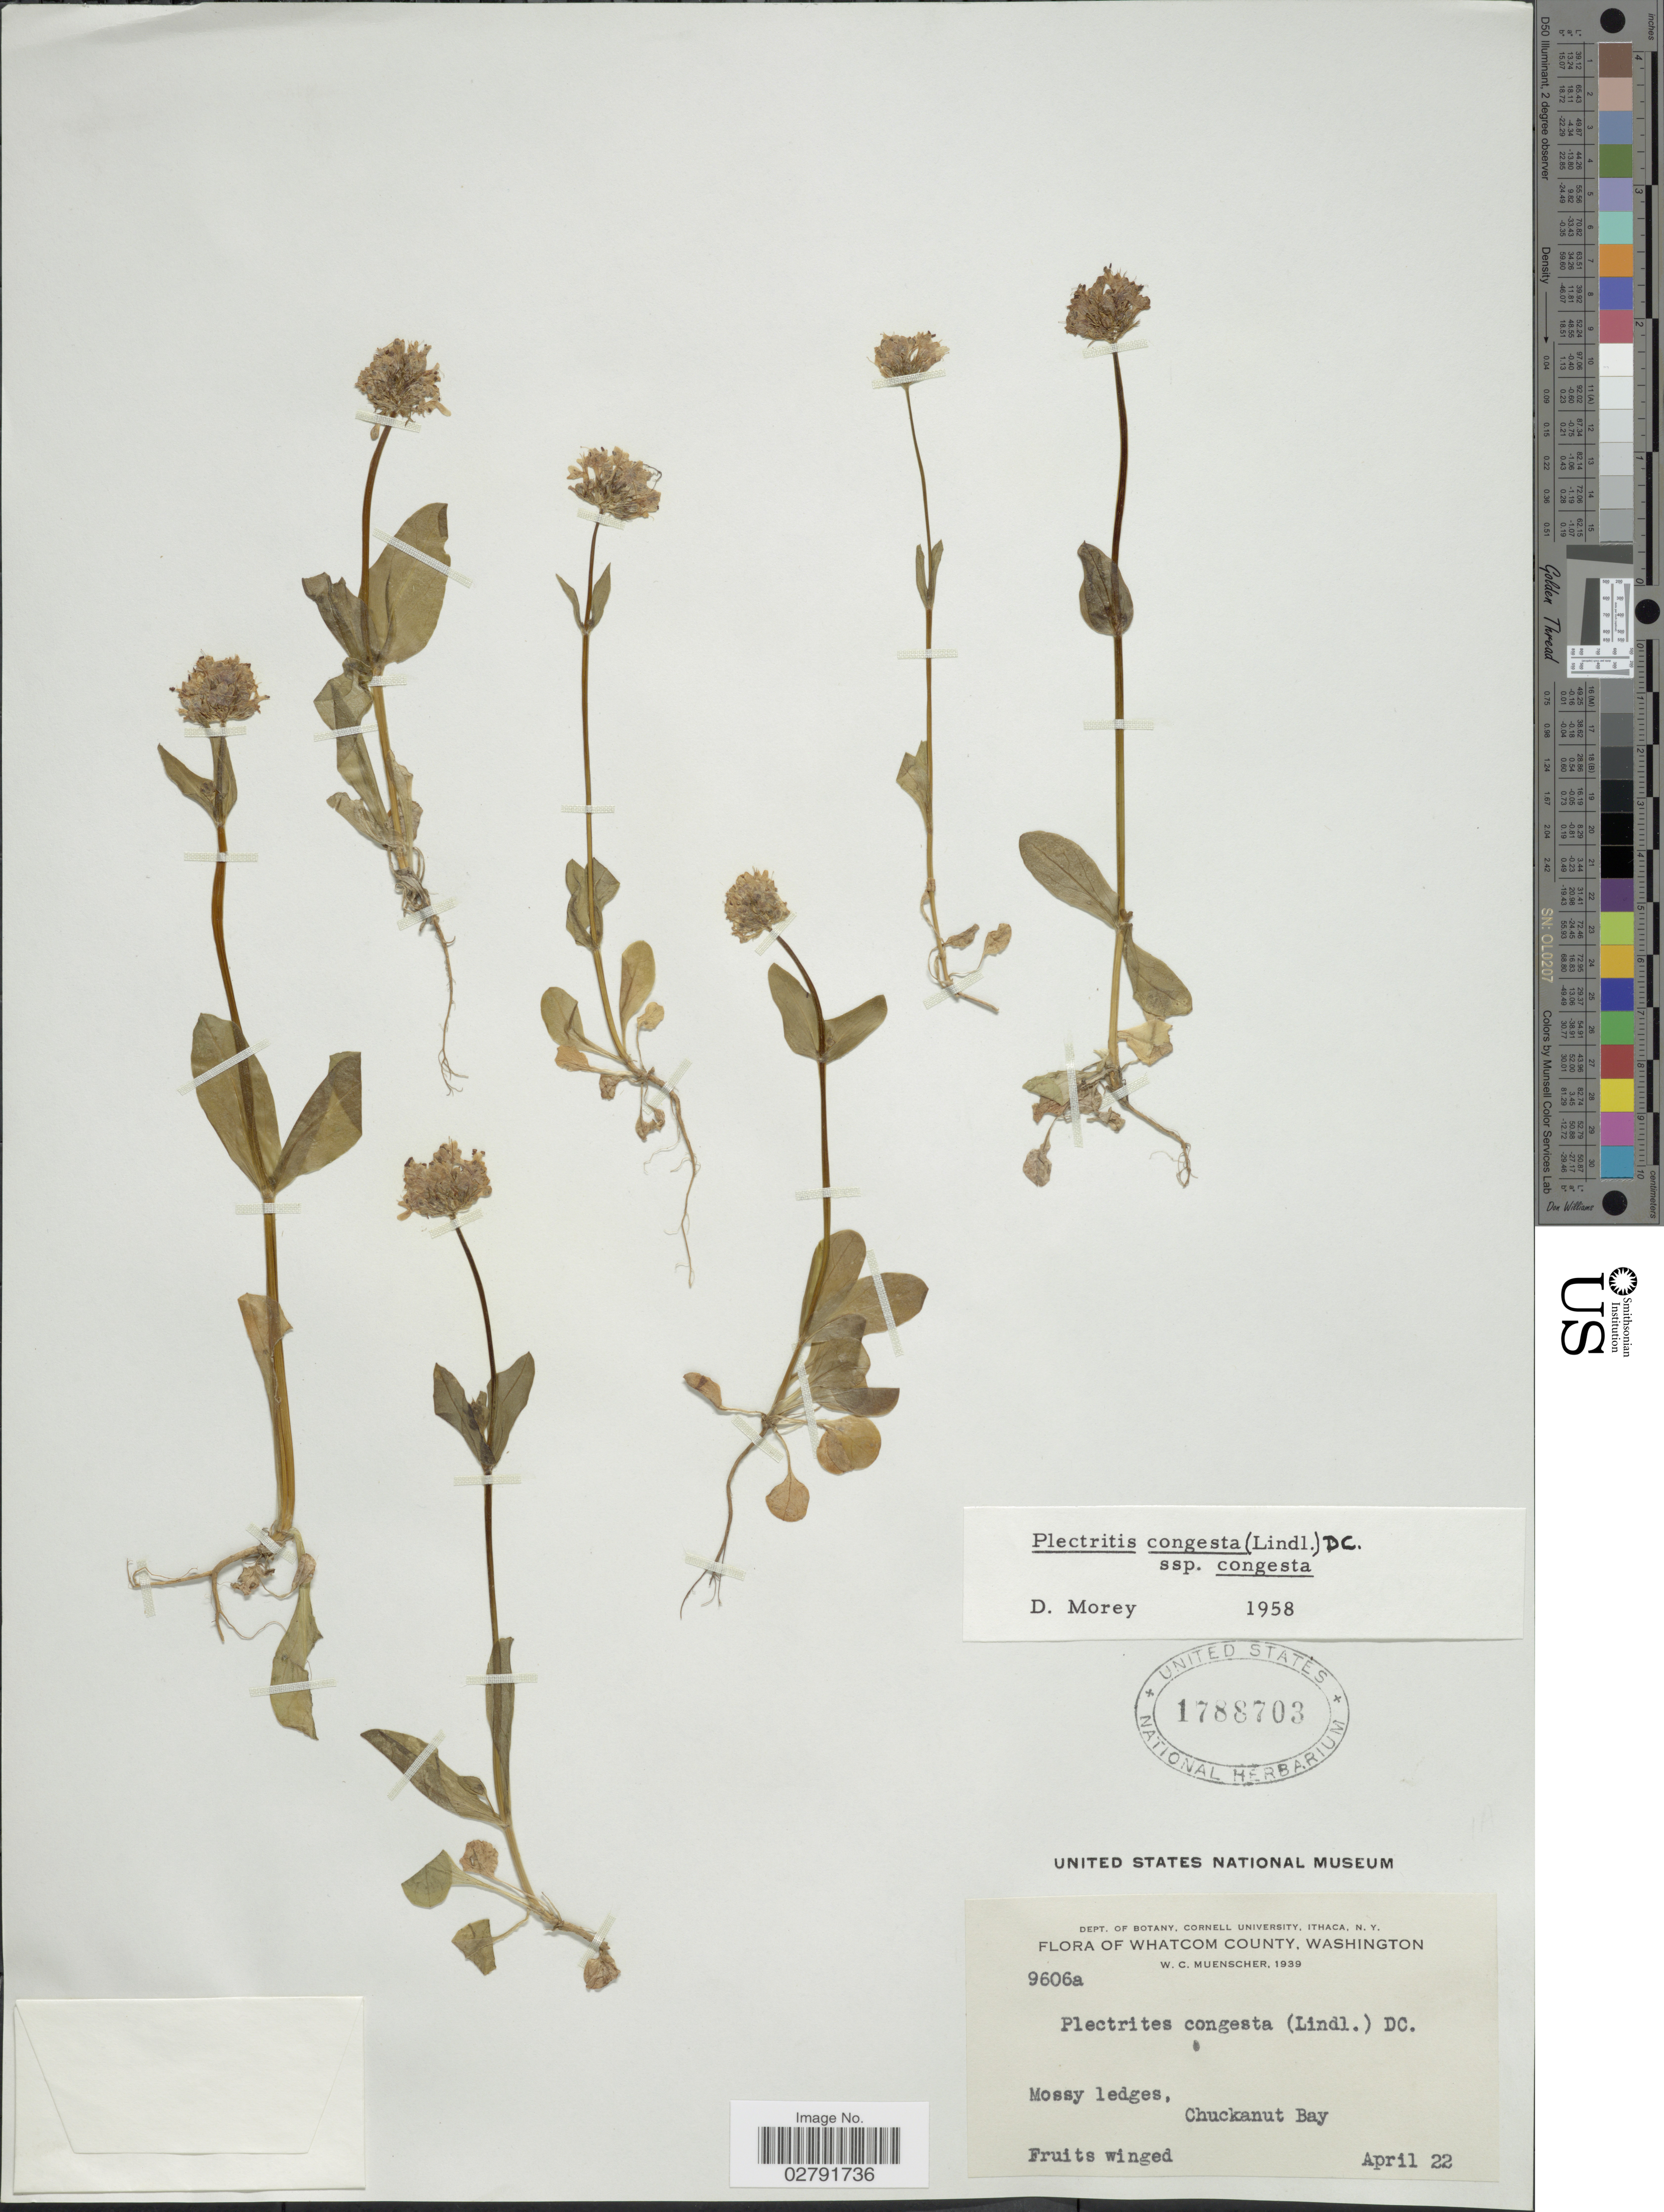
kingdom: Plantae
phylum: Tracheophyta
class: Magnoliopsida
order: Dipsacales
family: Caprifoliaceae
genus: Plectritis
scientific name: Plectritis congesta subsp. congesta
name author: (Lindl.) DC.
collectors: W. Muenscher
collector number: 9606a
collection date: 1939-04-22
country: United States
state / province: Washington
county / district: Whatcom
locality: Whatcom County. Mossy ledges, Chuckanut Bay.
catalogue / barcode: US 1788703